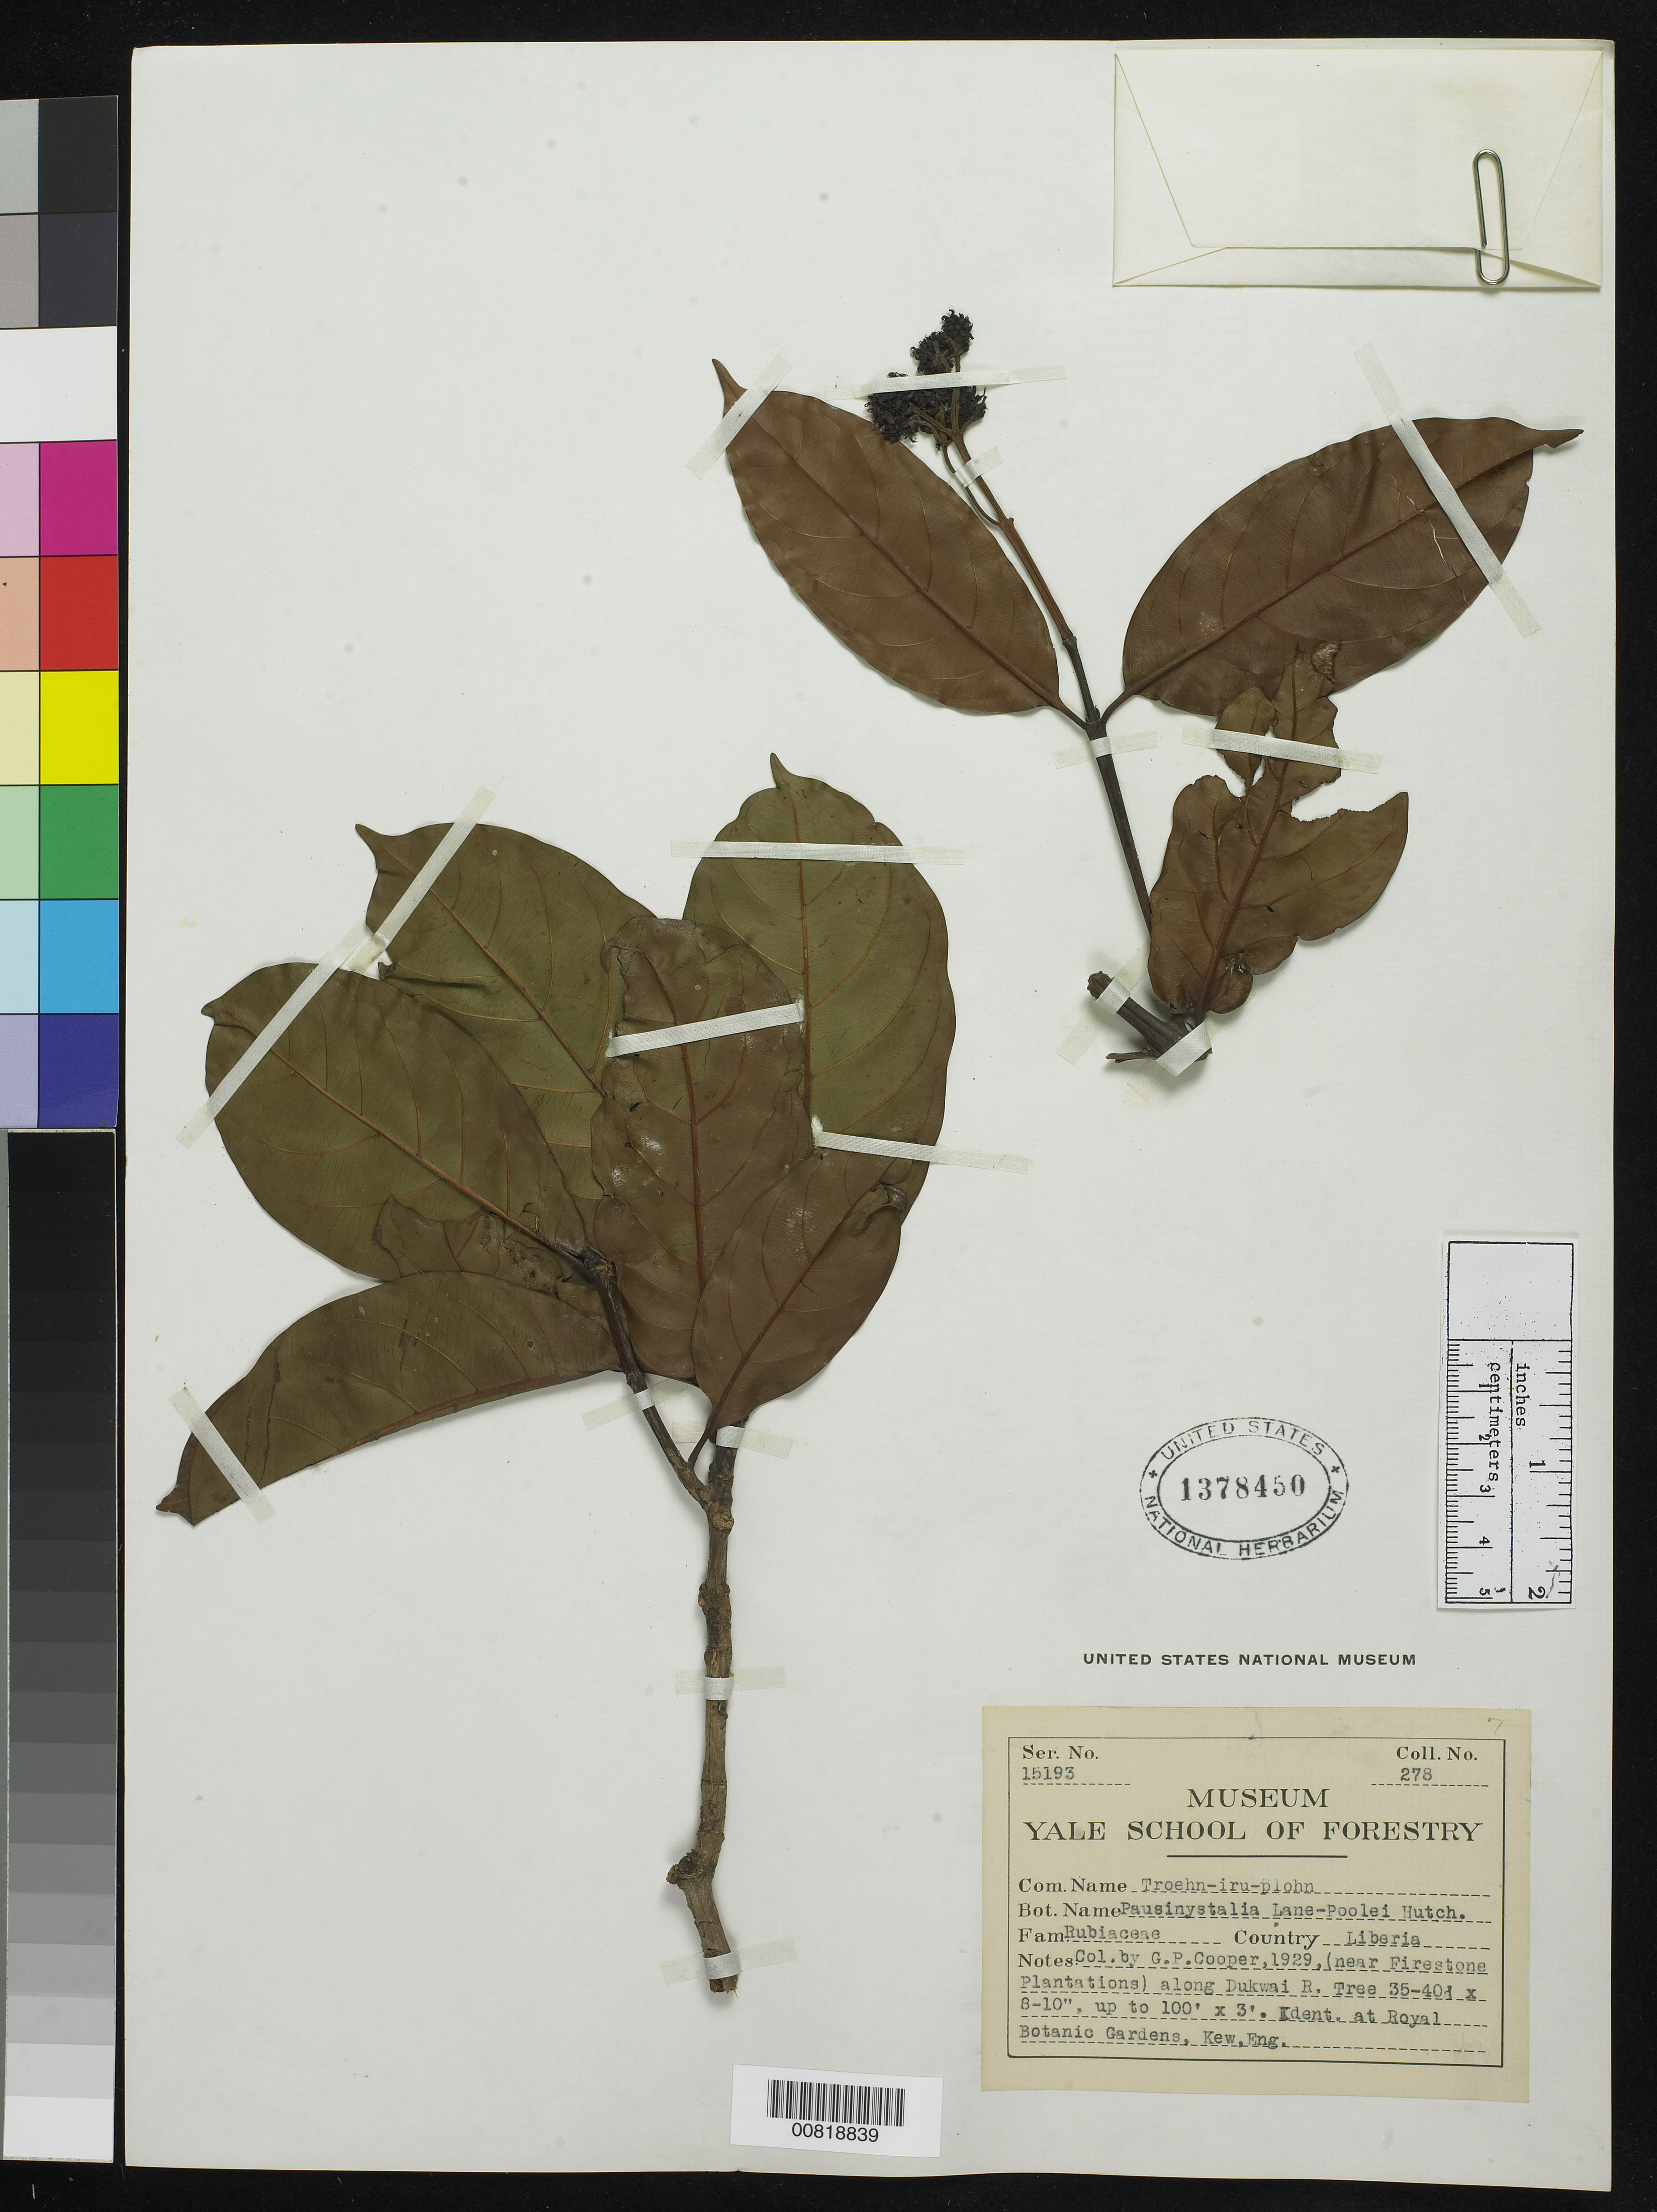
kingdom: Plantae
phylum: Tracheophyta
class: Magnoliopsida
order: Gentianales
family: Rubiaceae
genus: Pausinystalia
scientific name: Pausinystalia lane-poolei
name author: (Hutch.) Hutch. ex Lane-Poole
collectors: G. Cooper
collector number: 278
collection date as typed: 1929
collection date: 1929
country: Liberia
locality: (near Firestone Plantations) along Dukwai River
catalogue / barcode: US 1378450